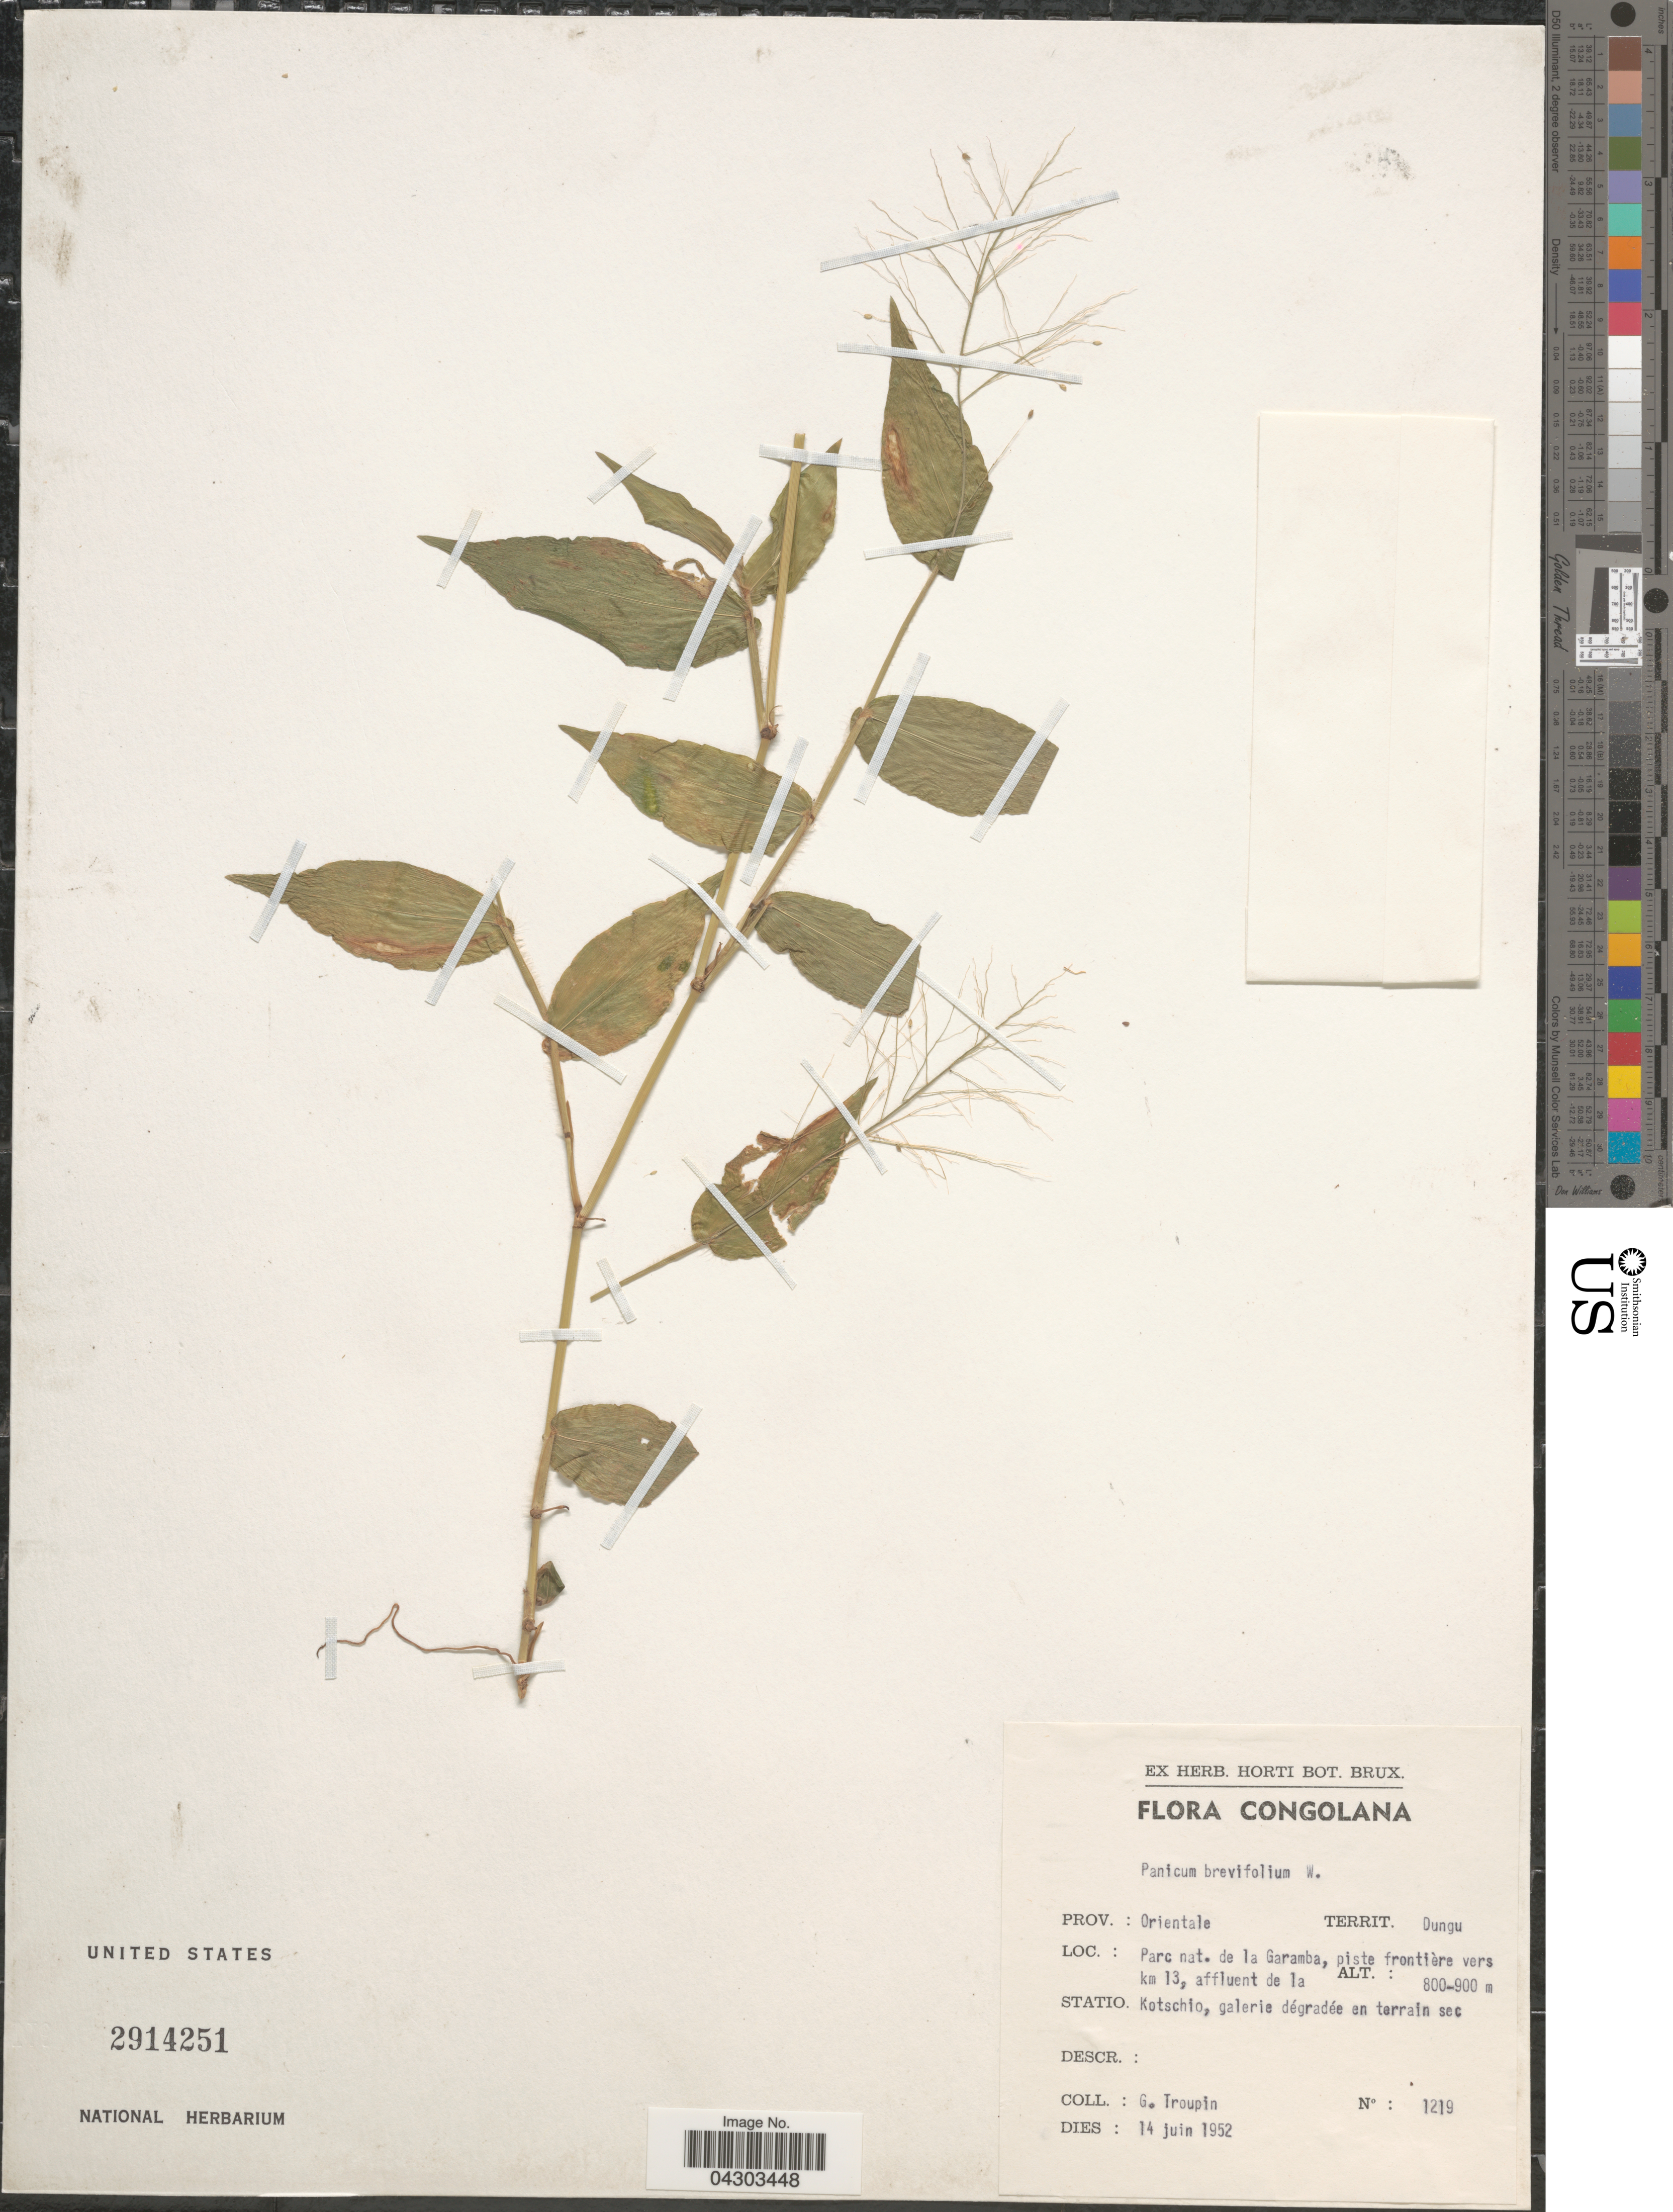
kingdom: Plantae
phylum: Tracheophyta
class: Liliopsida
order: Poales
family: Poaceae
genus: Panicum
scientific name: Panicum brevifolium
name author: L.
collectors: G. Troupin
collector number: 1219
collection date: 1952-06-14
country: Congo, Democratic Republic of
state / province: Haut-Uele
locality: Congolana. Territ. Dungu. Parc nat. de la Garamba, piste frontière vers km 13, affluent de la Kotschio, galerie dégradée en terrain sec.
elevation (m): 800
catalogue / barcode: US 2914251